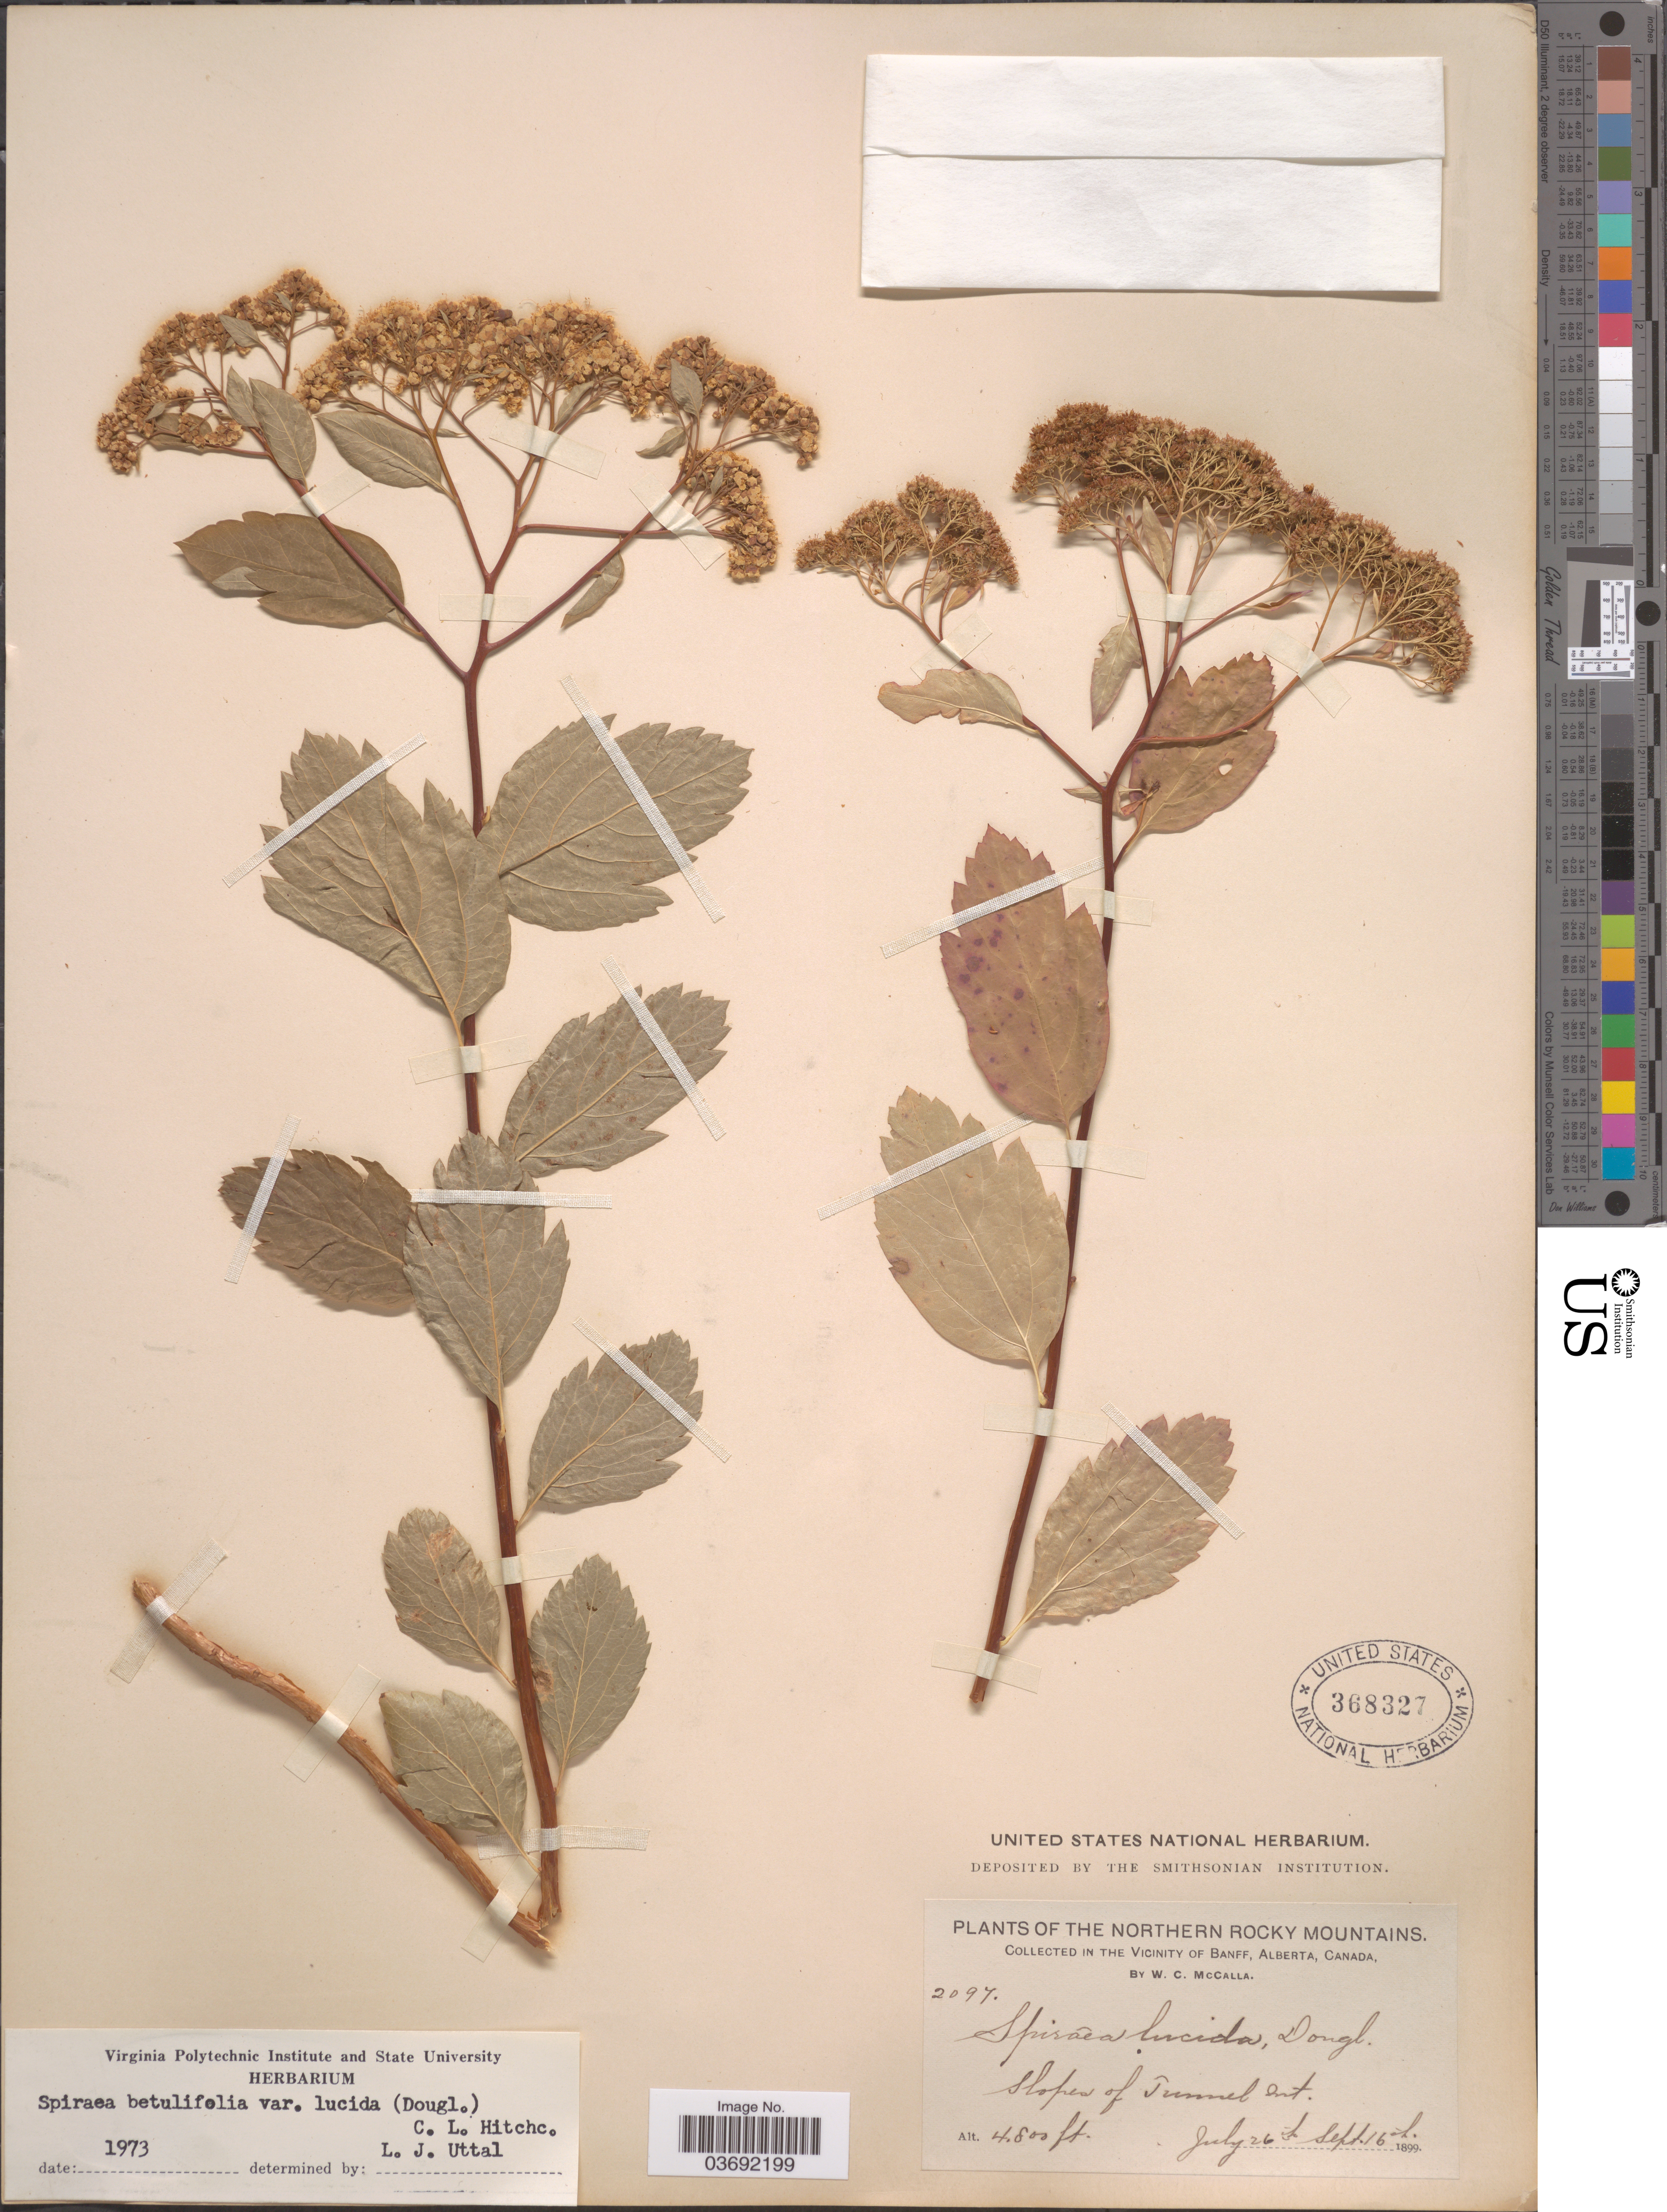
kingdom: Plantae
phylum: Tracheophyta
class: Magnoliopsida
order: Rosales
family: Rosaceae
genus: Spiraea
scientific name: Spiraea betulifolia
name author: Pall.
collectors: W. McCalla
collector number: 2097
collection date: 1899-07-26/1899-09-16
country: Canada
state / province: Alberta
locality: The Northern Rocky Mountains. Vicinity of Banff. Slopes of Tunnel Mt.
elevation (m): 1463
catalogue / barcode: US 368327